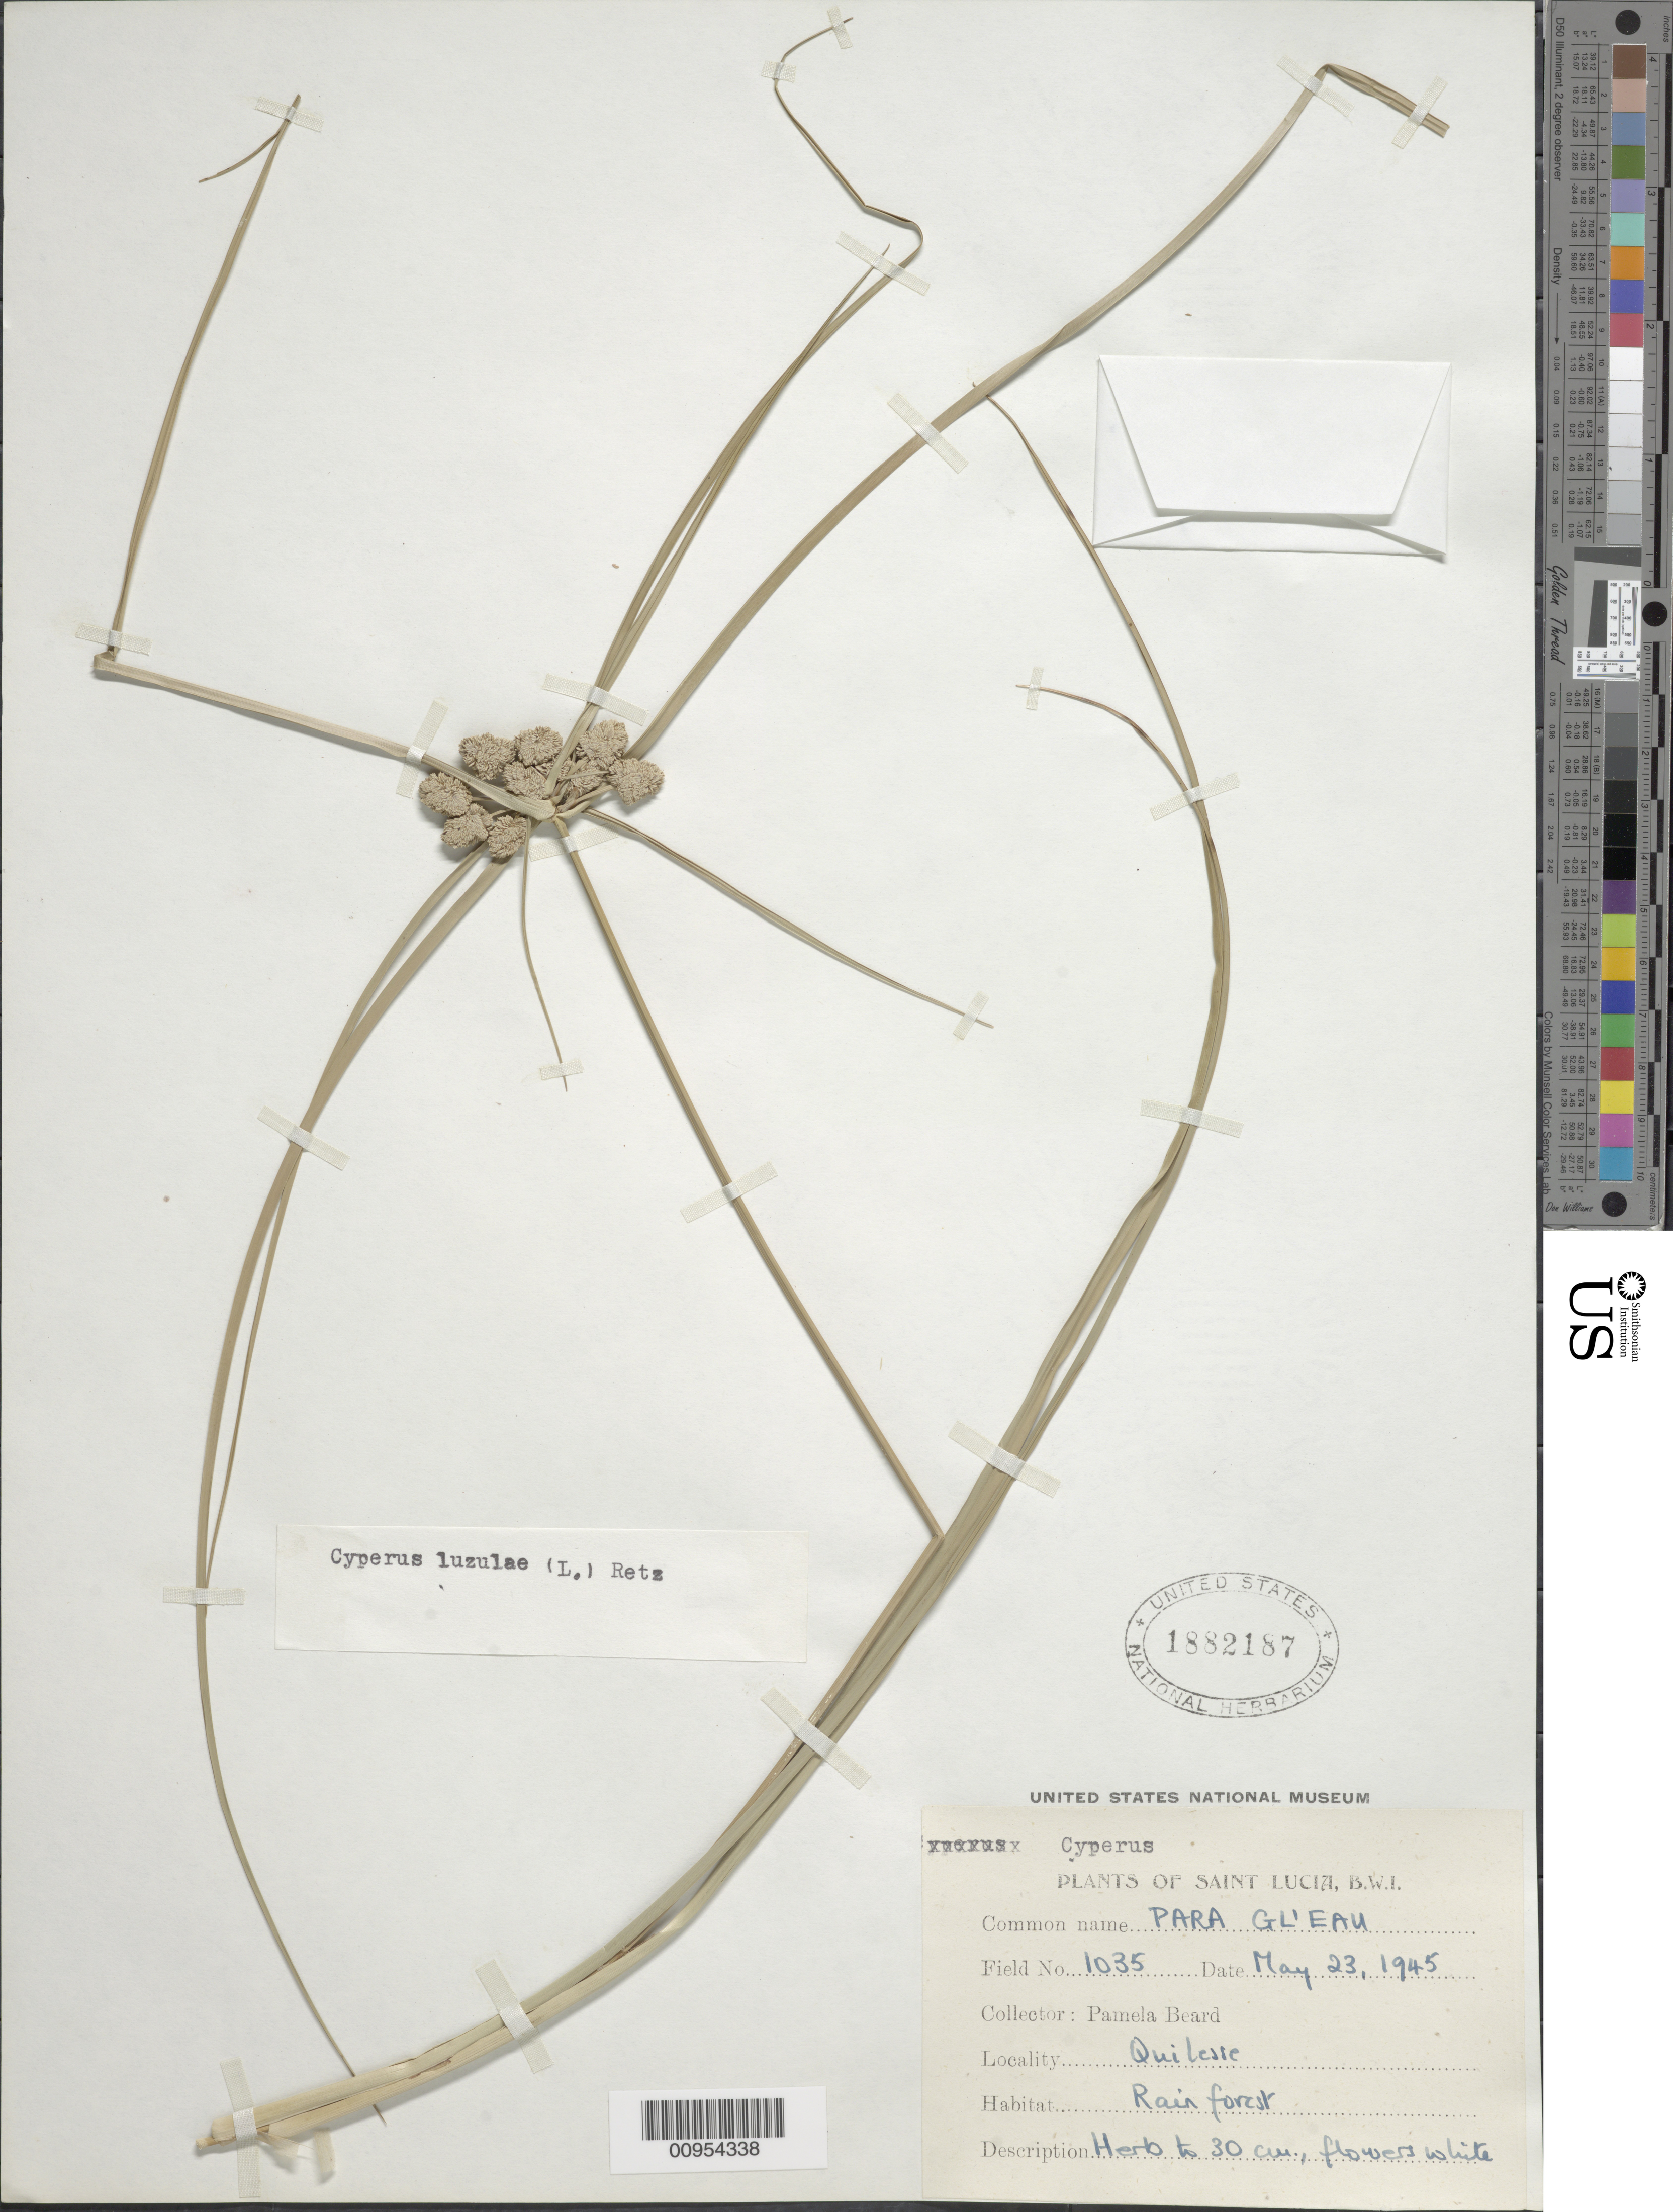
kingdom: Plantae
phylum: Tracheophyta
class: Liliopsida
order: Poales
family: Cyperaceae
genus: Cyperus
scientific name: Cyperus luzulae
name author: (L.) Rottb. ex Retz.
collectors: P. Beard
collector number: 1035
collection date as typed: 23 May 1945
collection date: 1945-05-23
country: St. Lucia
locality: Quilesse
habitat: Rainforest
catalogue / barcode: US 1882187